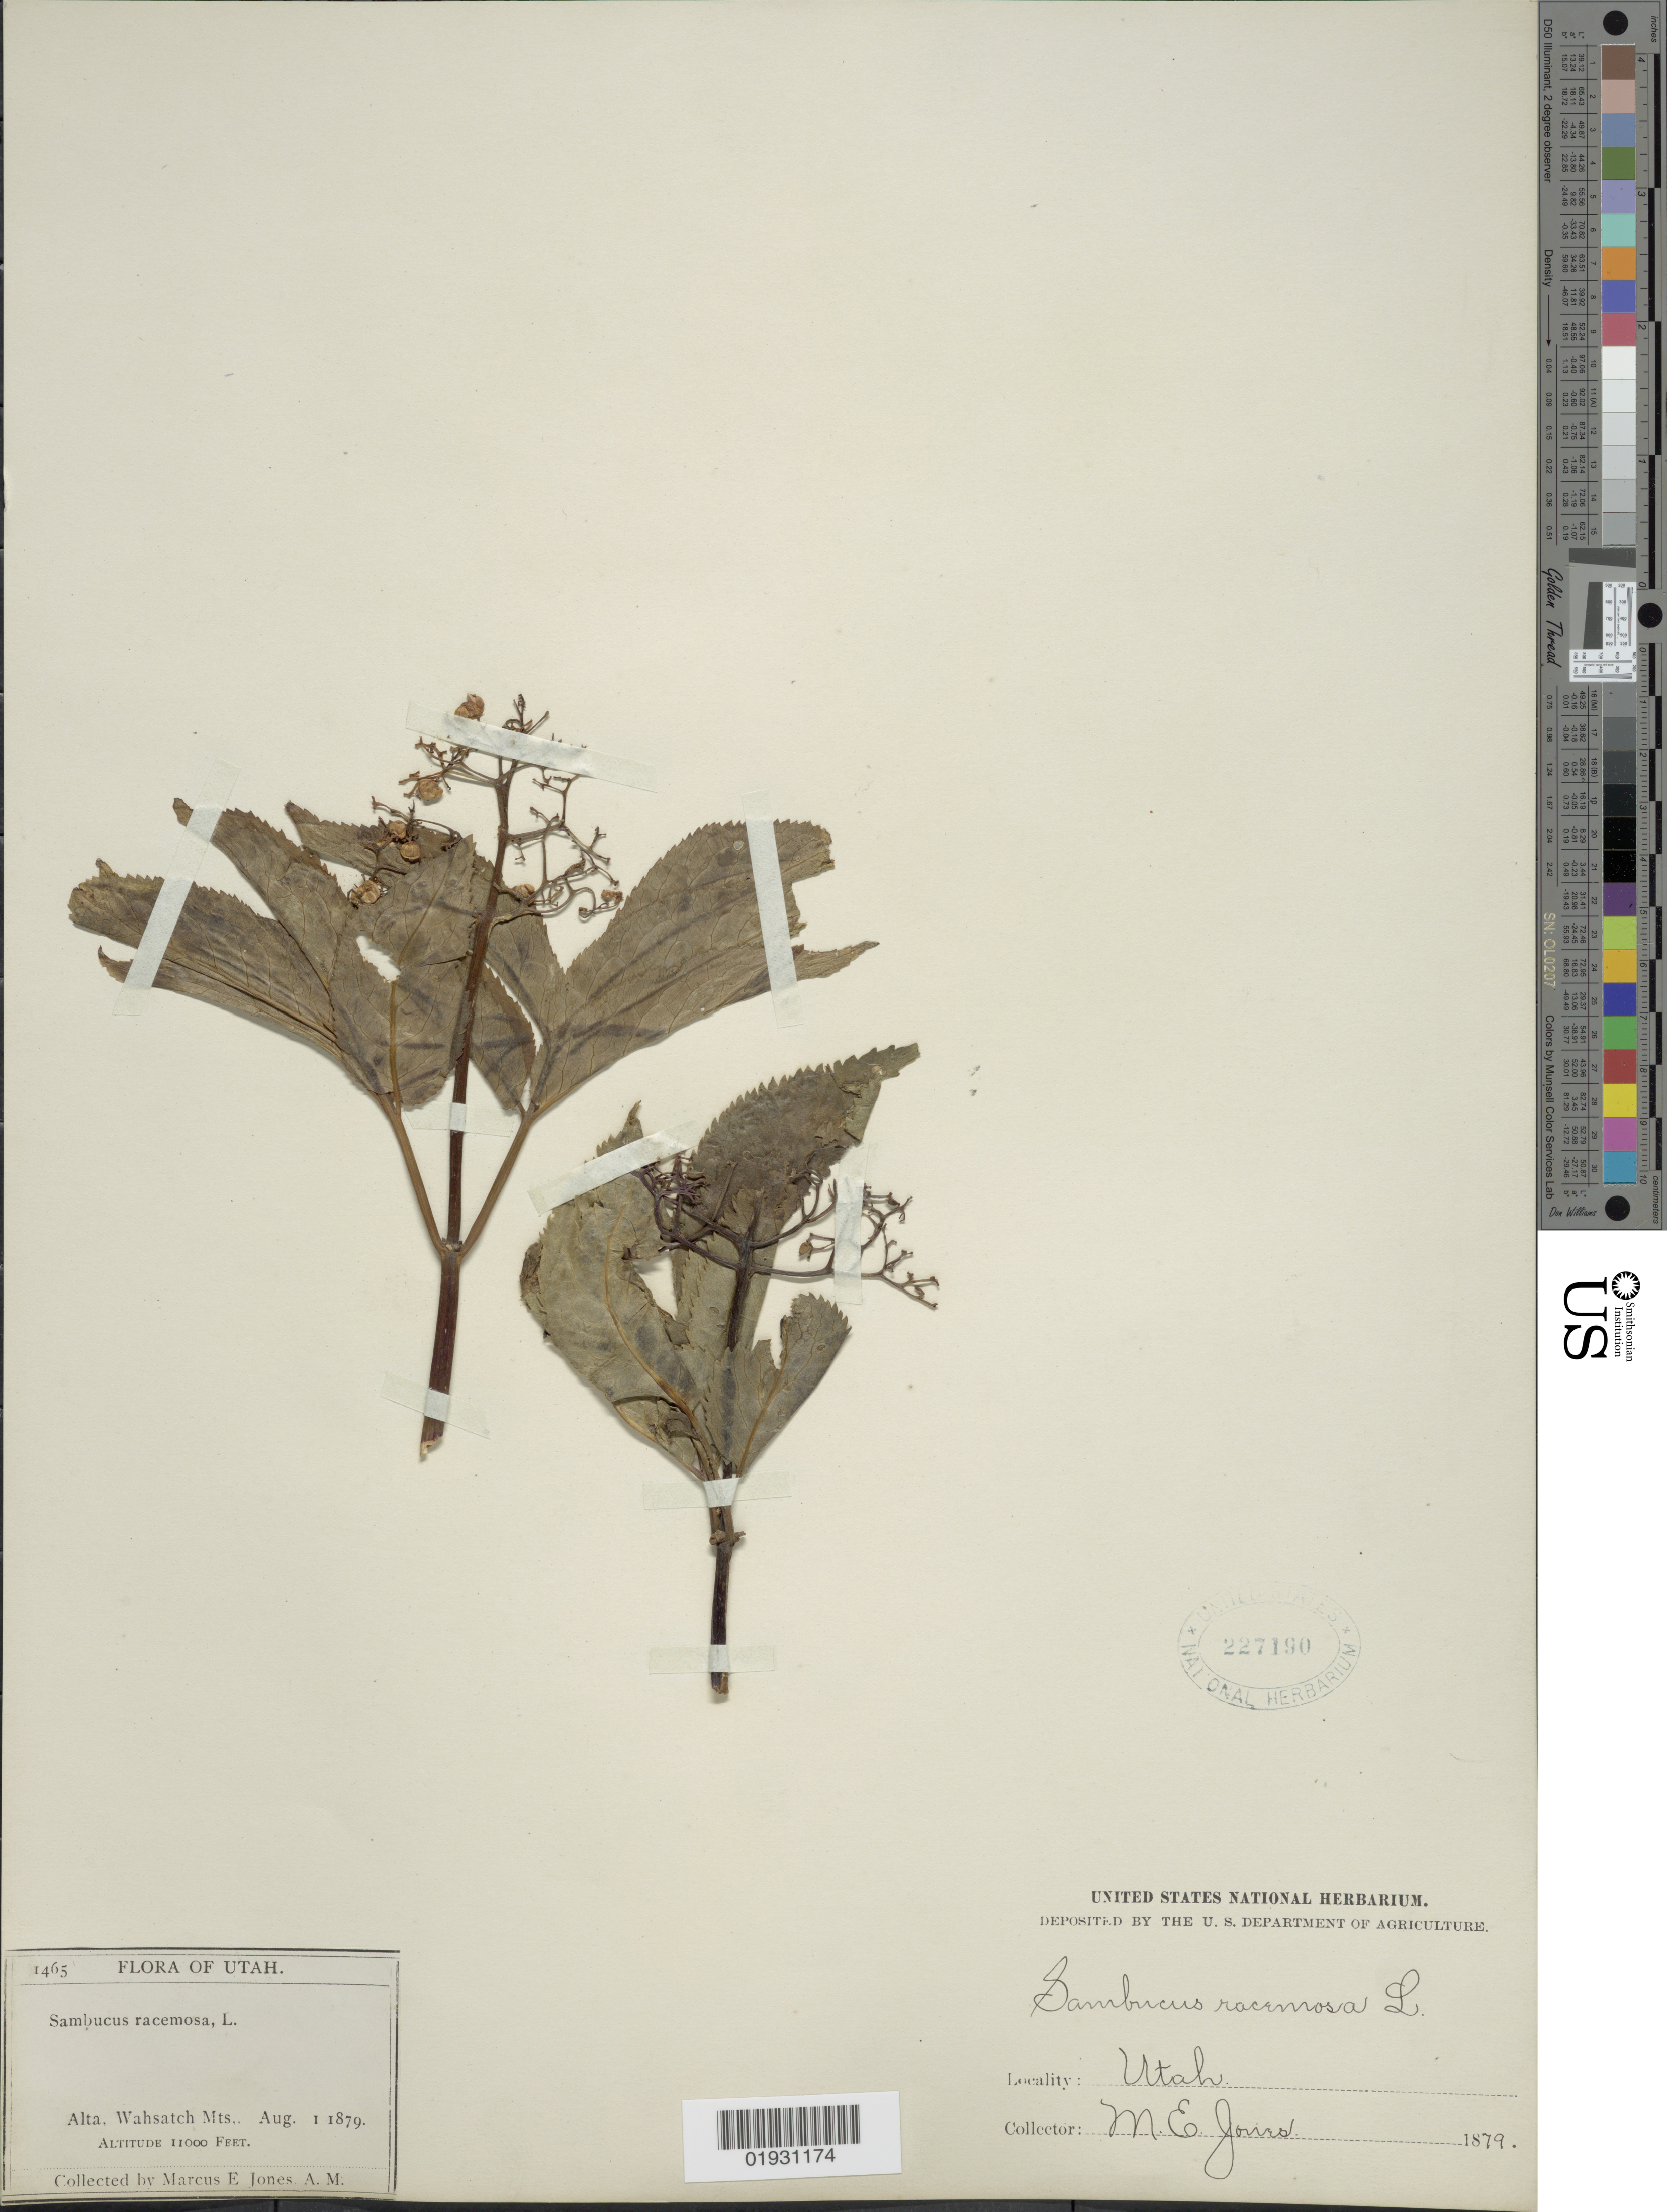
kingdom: Plantae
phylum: Tracheophyta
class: Magnoliopsida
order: Dipsacales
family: Viburnaceae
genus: Sambucus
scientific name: Sambucus microbotrys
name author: Rydb.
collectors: M. E. Jones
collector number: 1465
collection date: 1879-08-01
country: United States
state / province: Utah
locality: Alta, Wahsatch Mts.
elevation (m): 3353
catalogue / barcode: US 227190